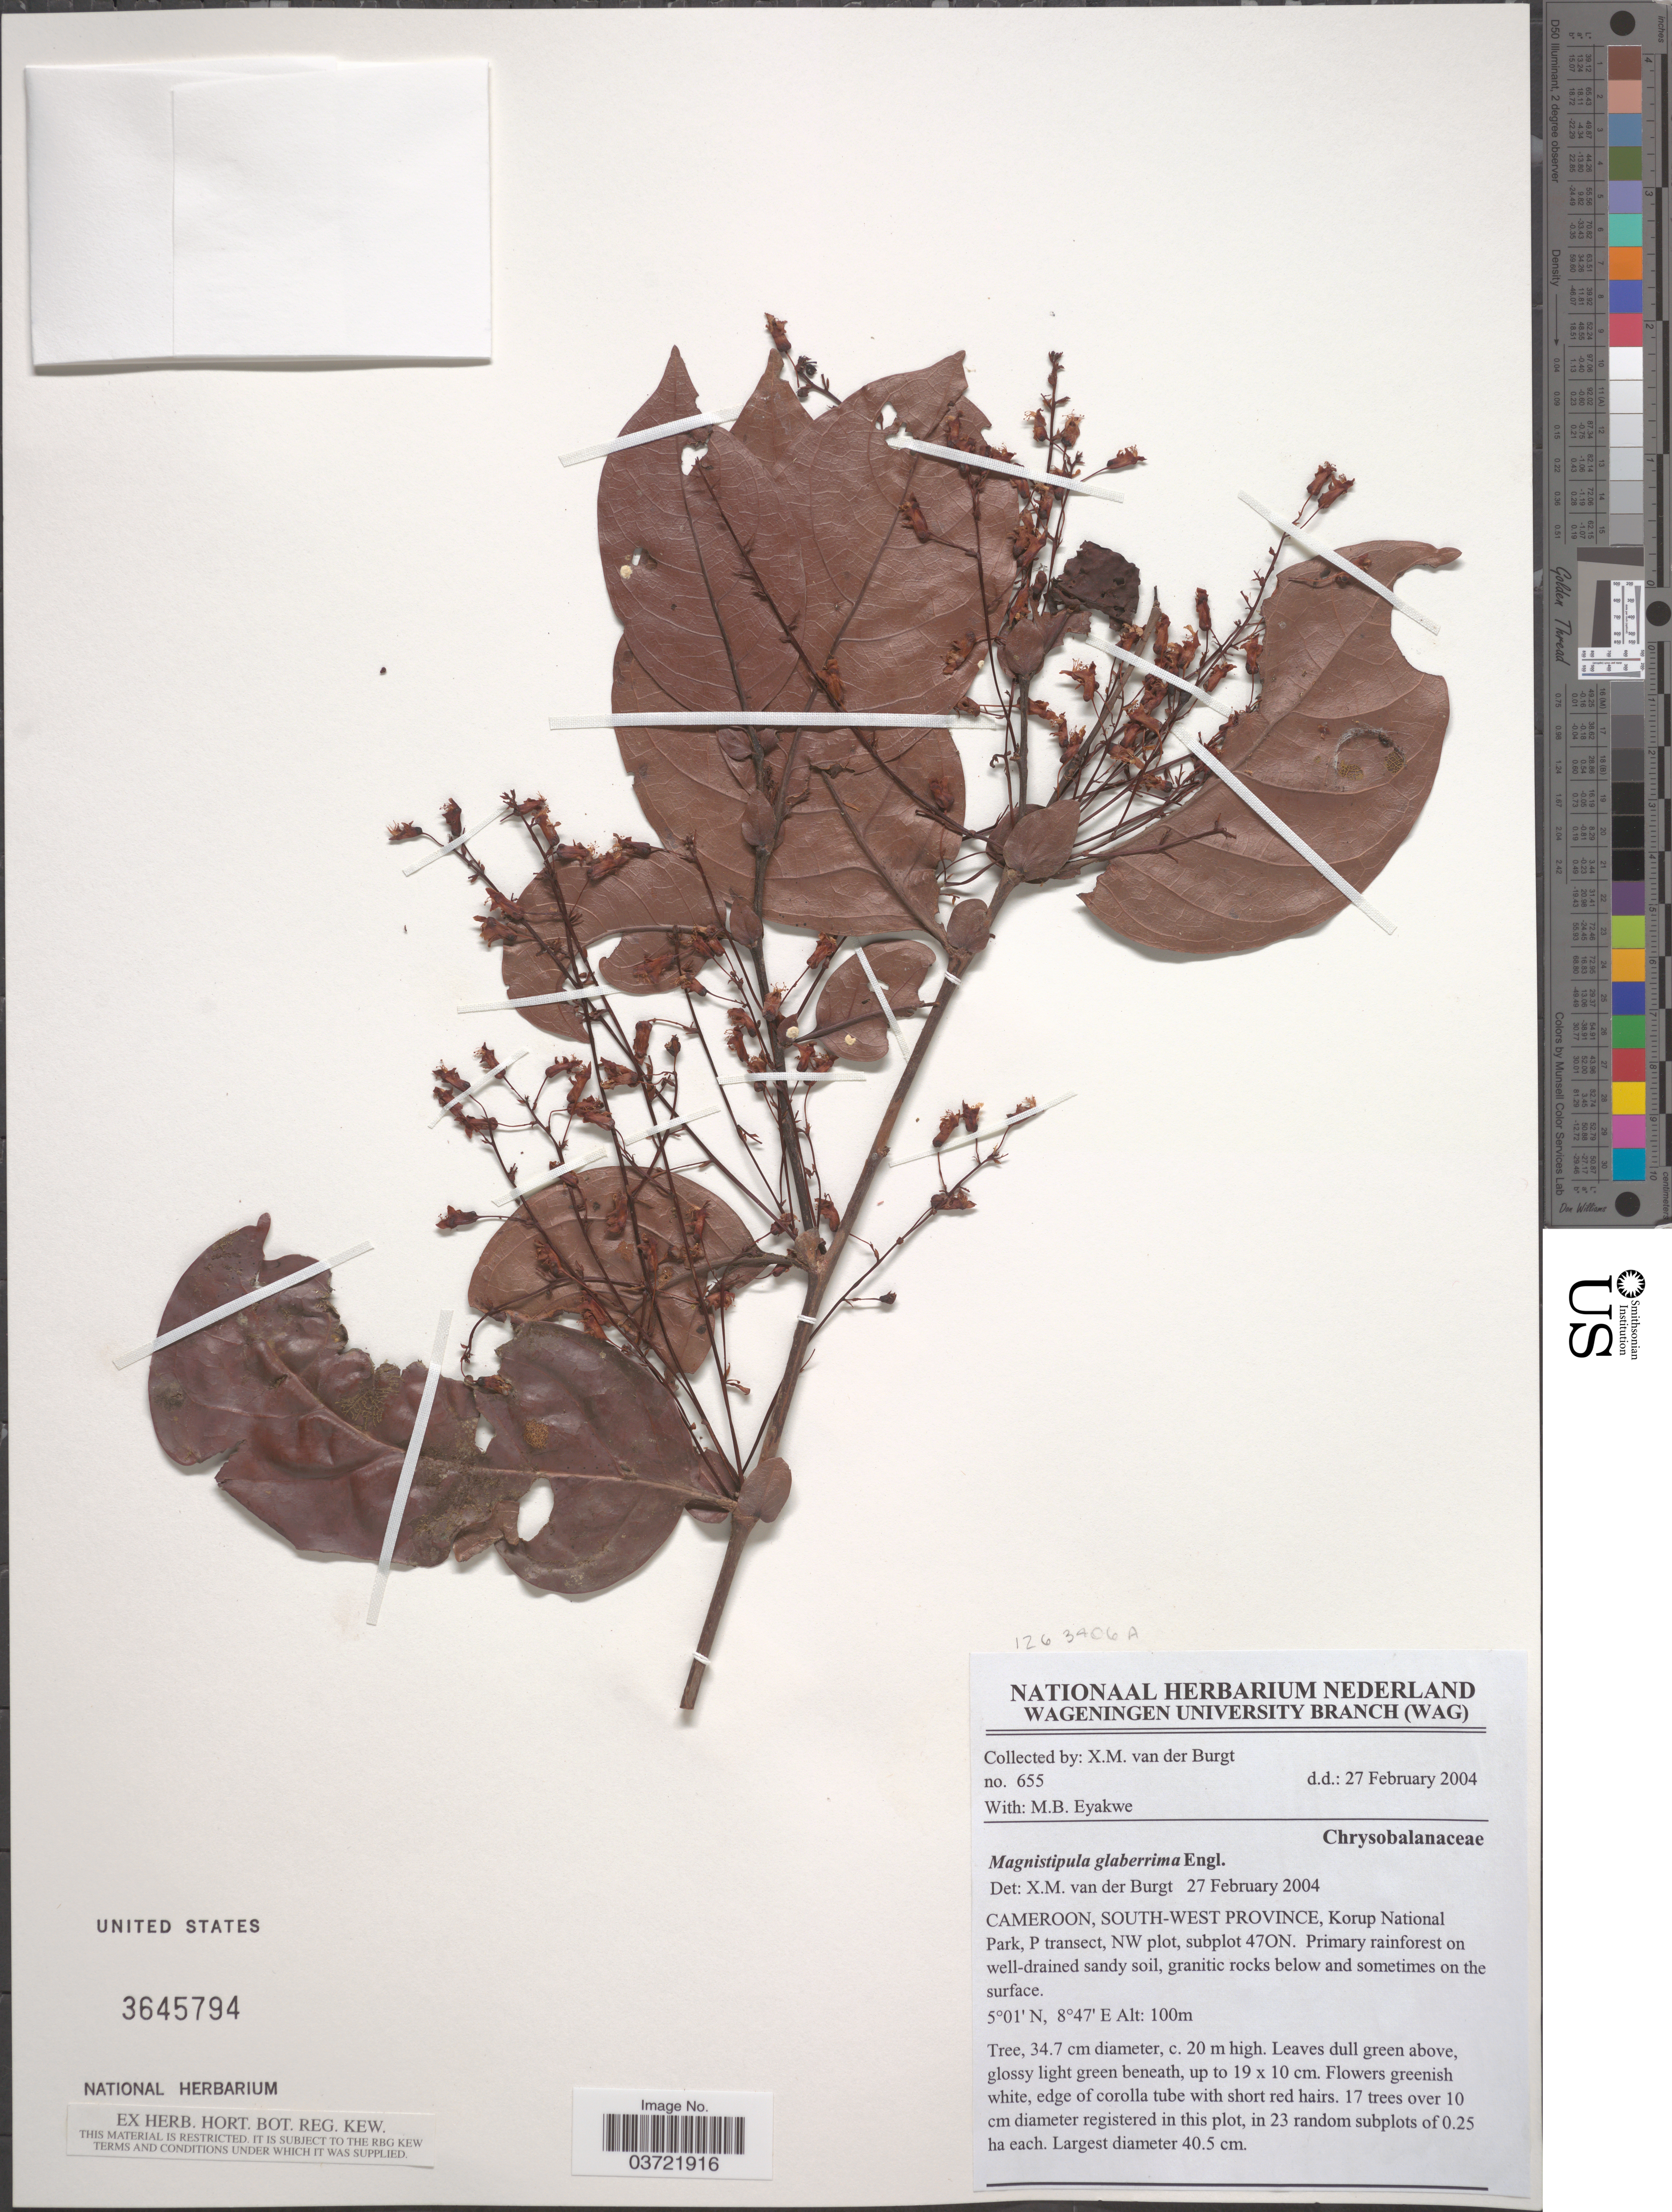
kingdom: Plantae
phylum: Tracheophyta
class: Magnoliopsida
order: Malpighiales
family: Chrysobalanaceae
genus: Magnistipula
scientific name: Magnistipula glaberrima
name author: Engl.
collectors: X. M. van der Burgt & M. Eyakwe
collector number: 655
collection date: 2004-02-27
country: Cameroon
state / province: Sud-Ouest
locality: South-West Province, Korup National Park, P transect, NW plot, subplot 47ON.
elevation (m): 100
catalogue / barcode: US 3645794